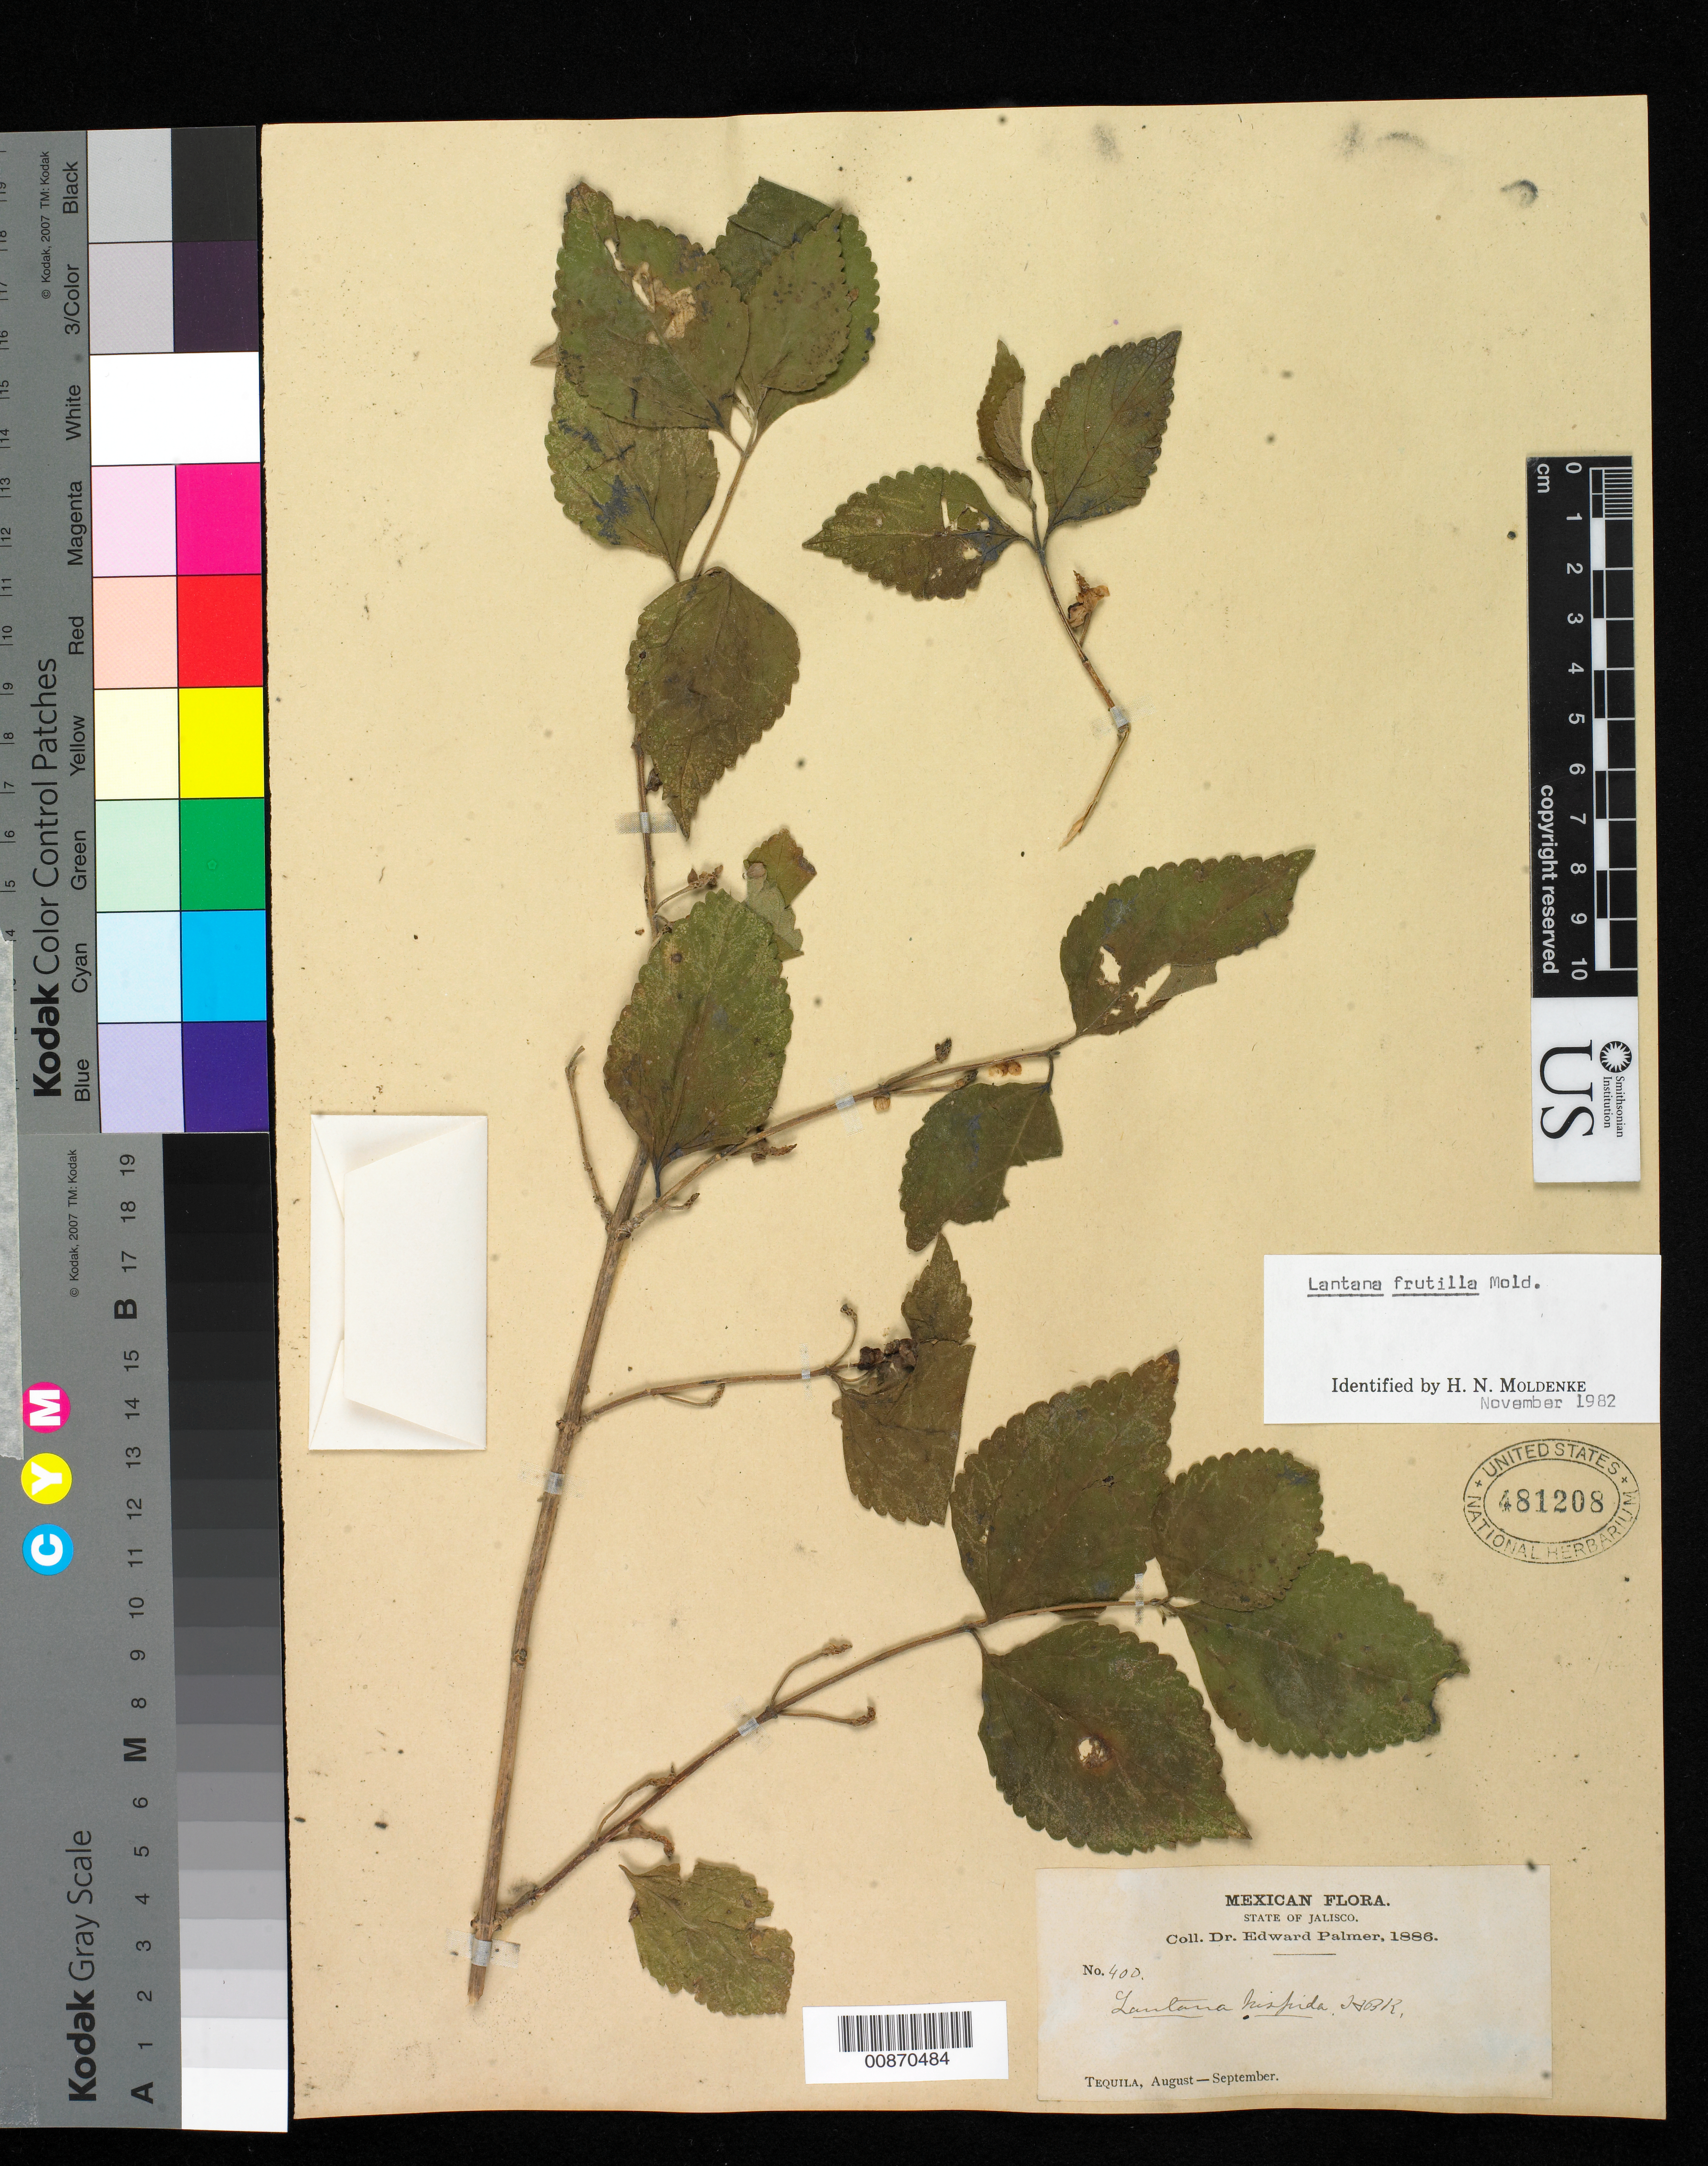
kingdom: Plantae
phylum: Tracheophyta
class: Magnoliopsida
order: Lamiales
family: Verbenaceae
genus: Lantana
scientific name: Lantana frutilla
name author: Moldenke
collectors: E. Palmer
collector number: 400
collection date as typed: Aug 1886 to -- Sep 1886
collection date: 1886-08/1886-09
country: Mexico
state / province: Jalisco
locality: Tequila, Jalisco.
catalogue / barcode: US 481208